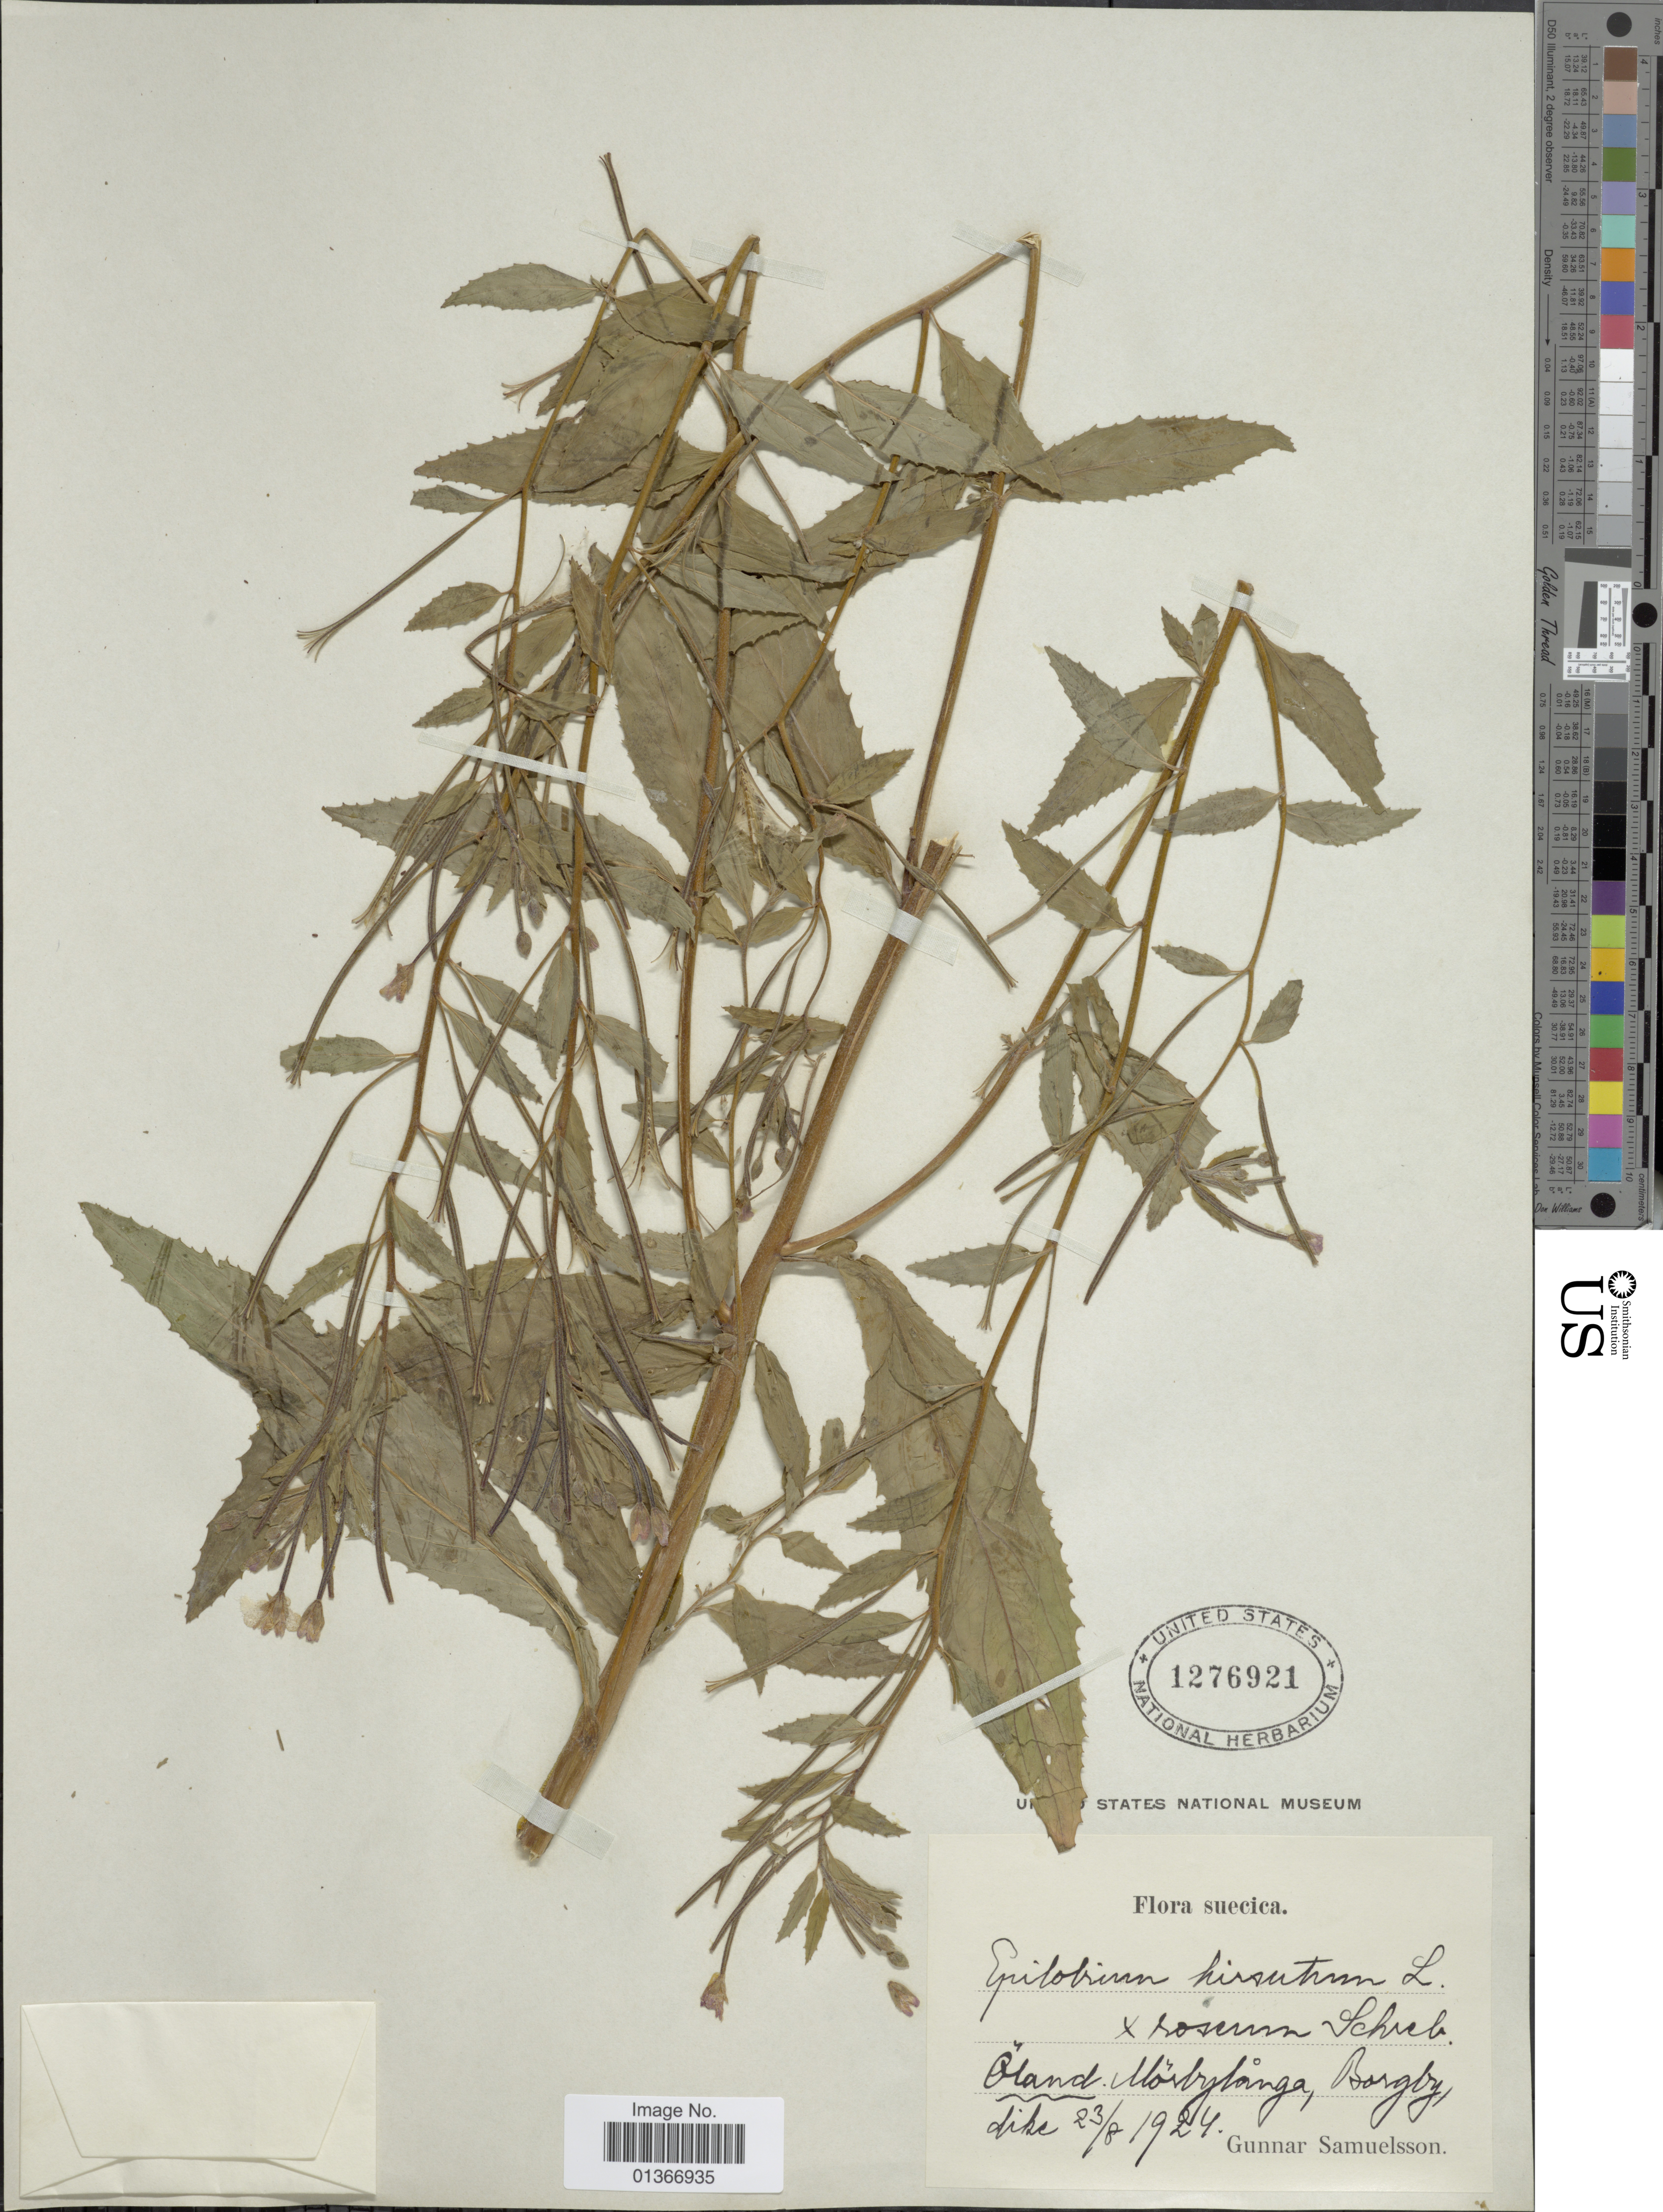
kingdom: Plantae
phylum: Tracheophyta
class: Magnoliopsida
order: Myrtales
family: Onagraceae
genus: Epilobium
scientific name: Epilobium hirsutum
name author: L.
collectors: G. Samuelsson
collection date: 1924-08-23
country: Sweden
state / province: Kalmar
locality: Mörbylånga, Borgby, dike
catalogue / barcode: US 1276921